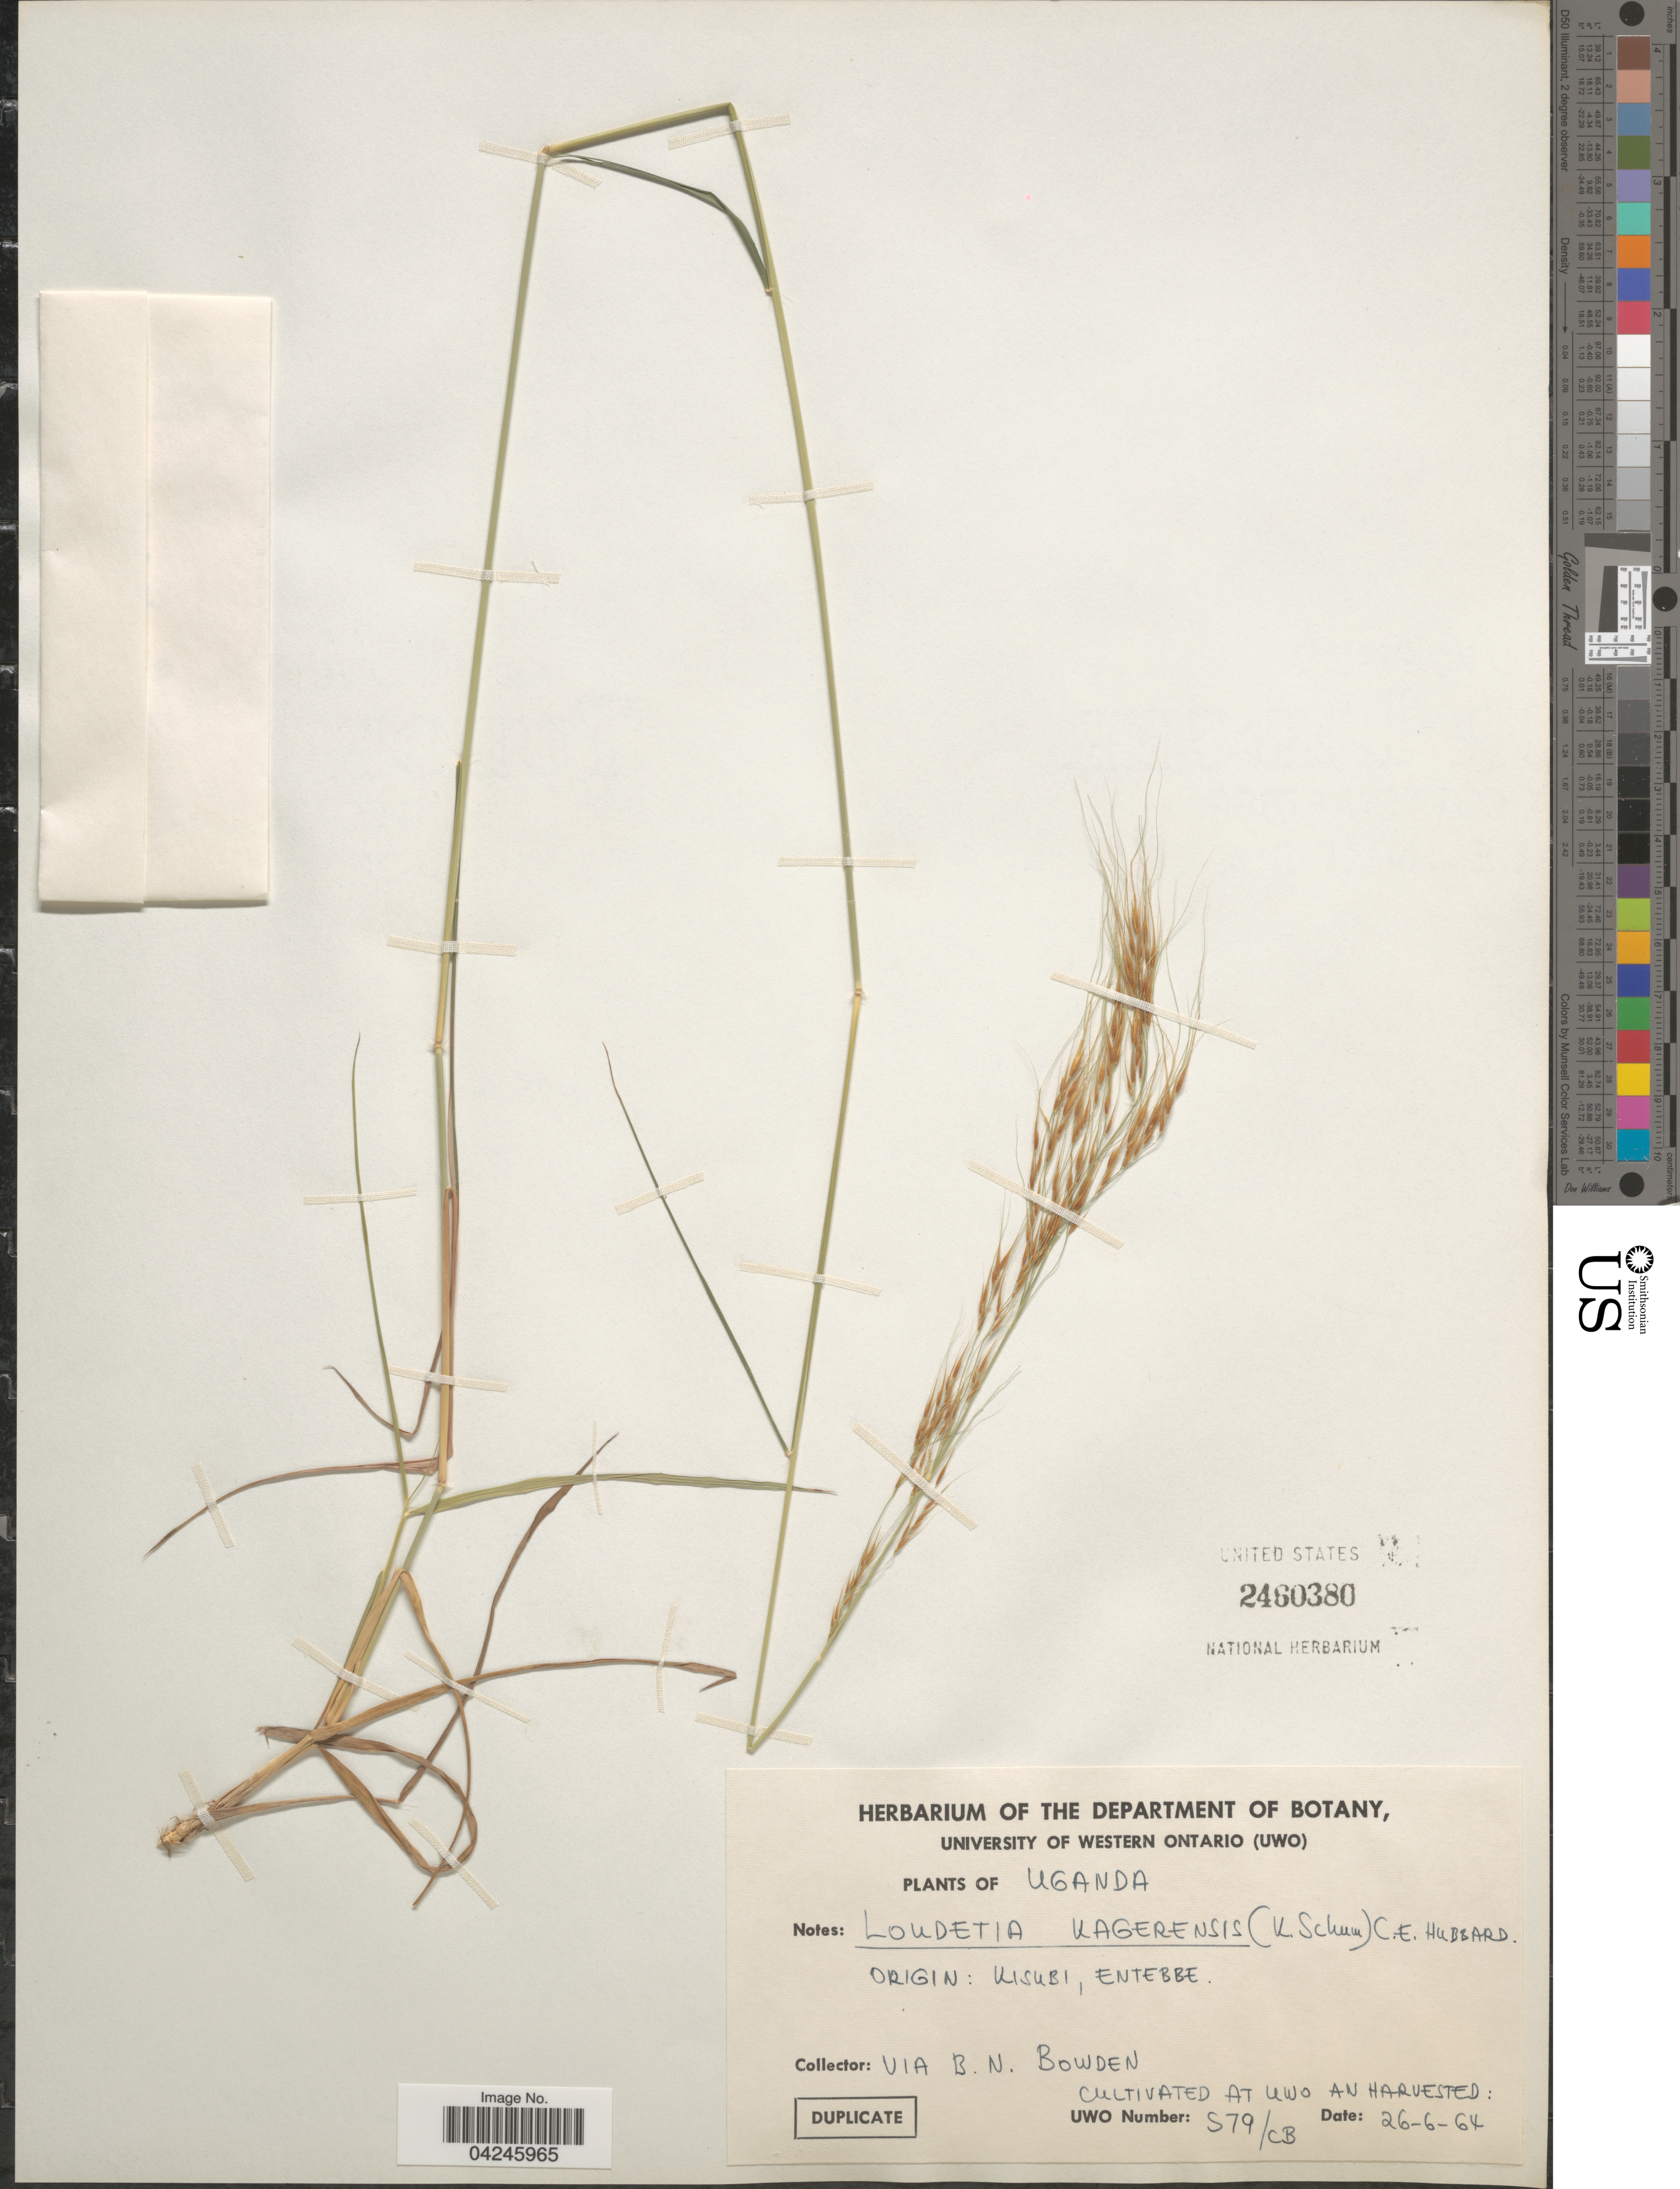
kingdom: Plantae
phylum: Tracheophyta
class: Liliopsida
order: Poales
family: Poaceae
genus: Loudetia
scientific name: Loudetia kagerensis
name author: (K. Schum.) Hutch.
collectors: B. Bowden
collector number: S79/CB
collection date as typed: Transcribed d/m/y: 26/6/64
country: Canada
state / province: Ontario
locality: At UWO.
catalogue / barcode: US 2460380